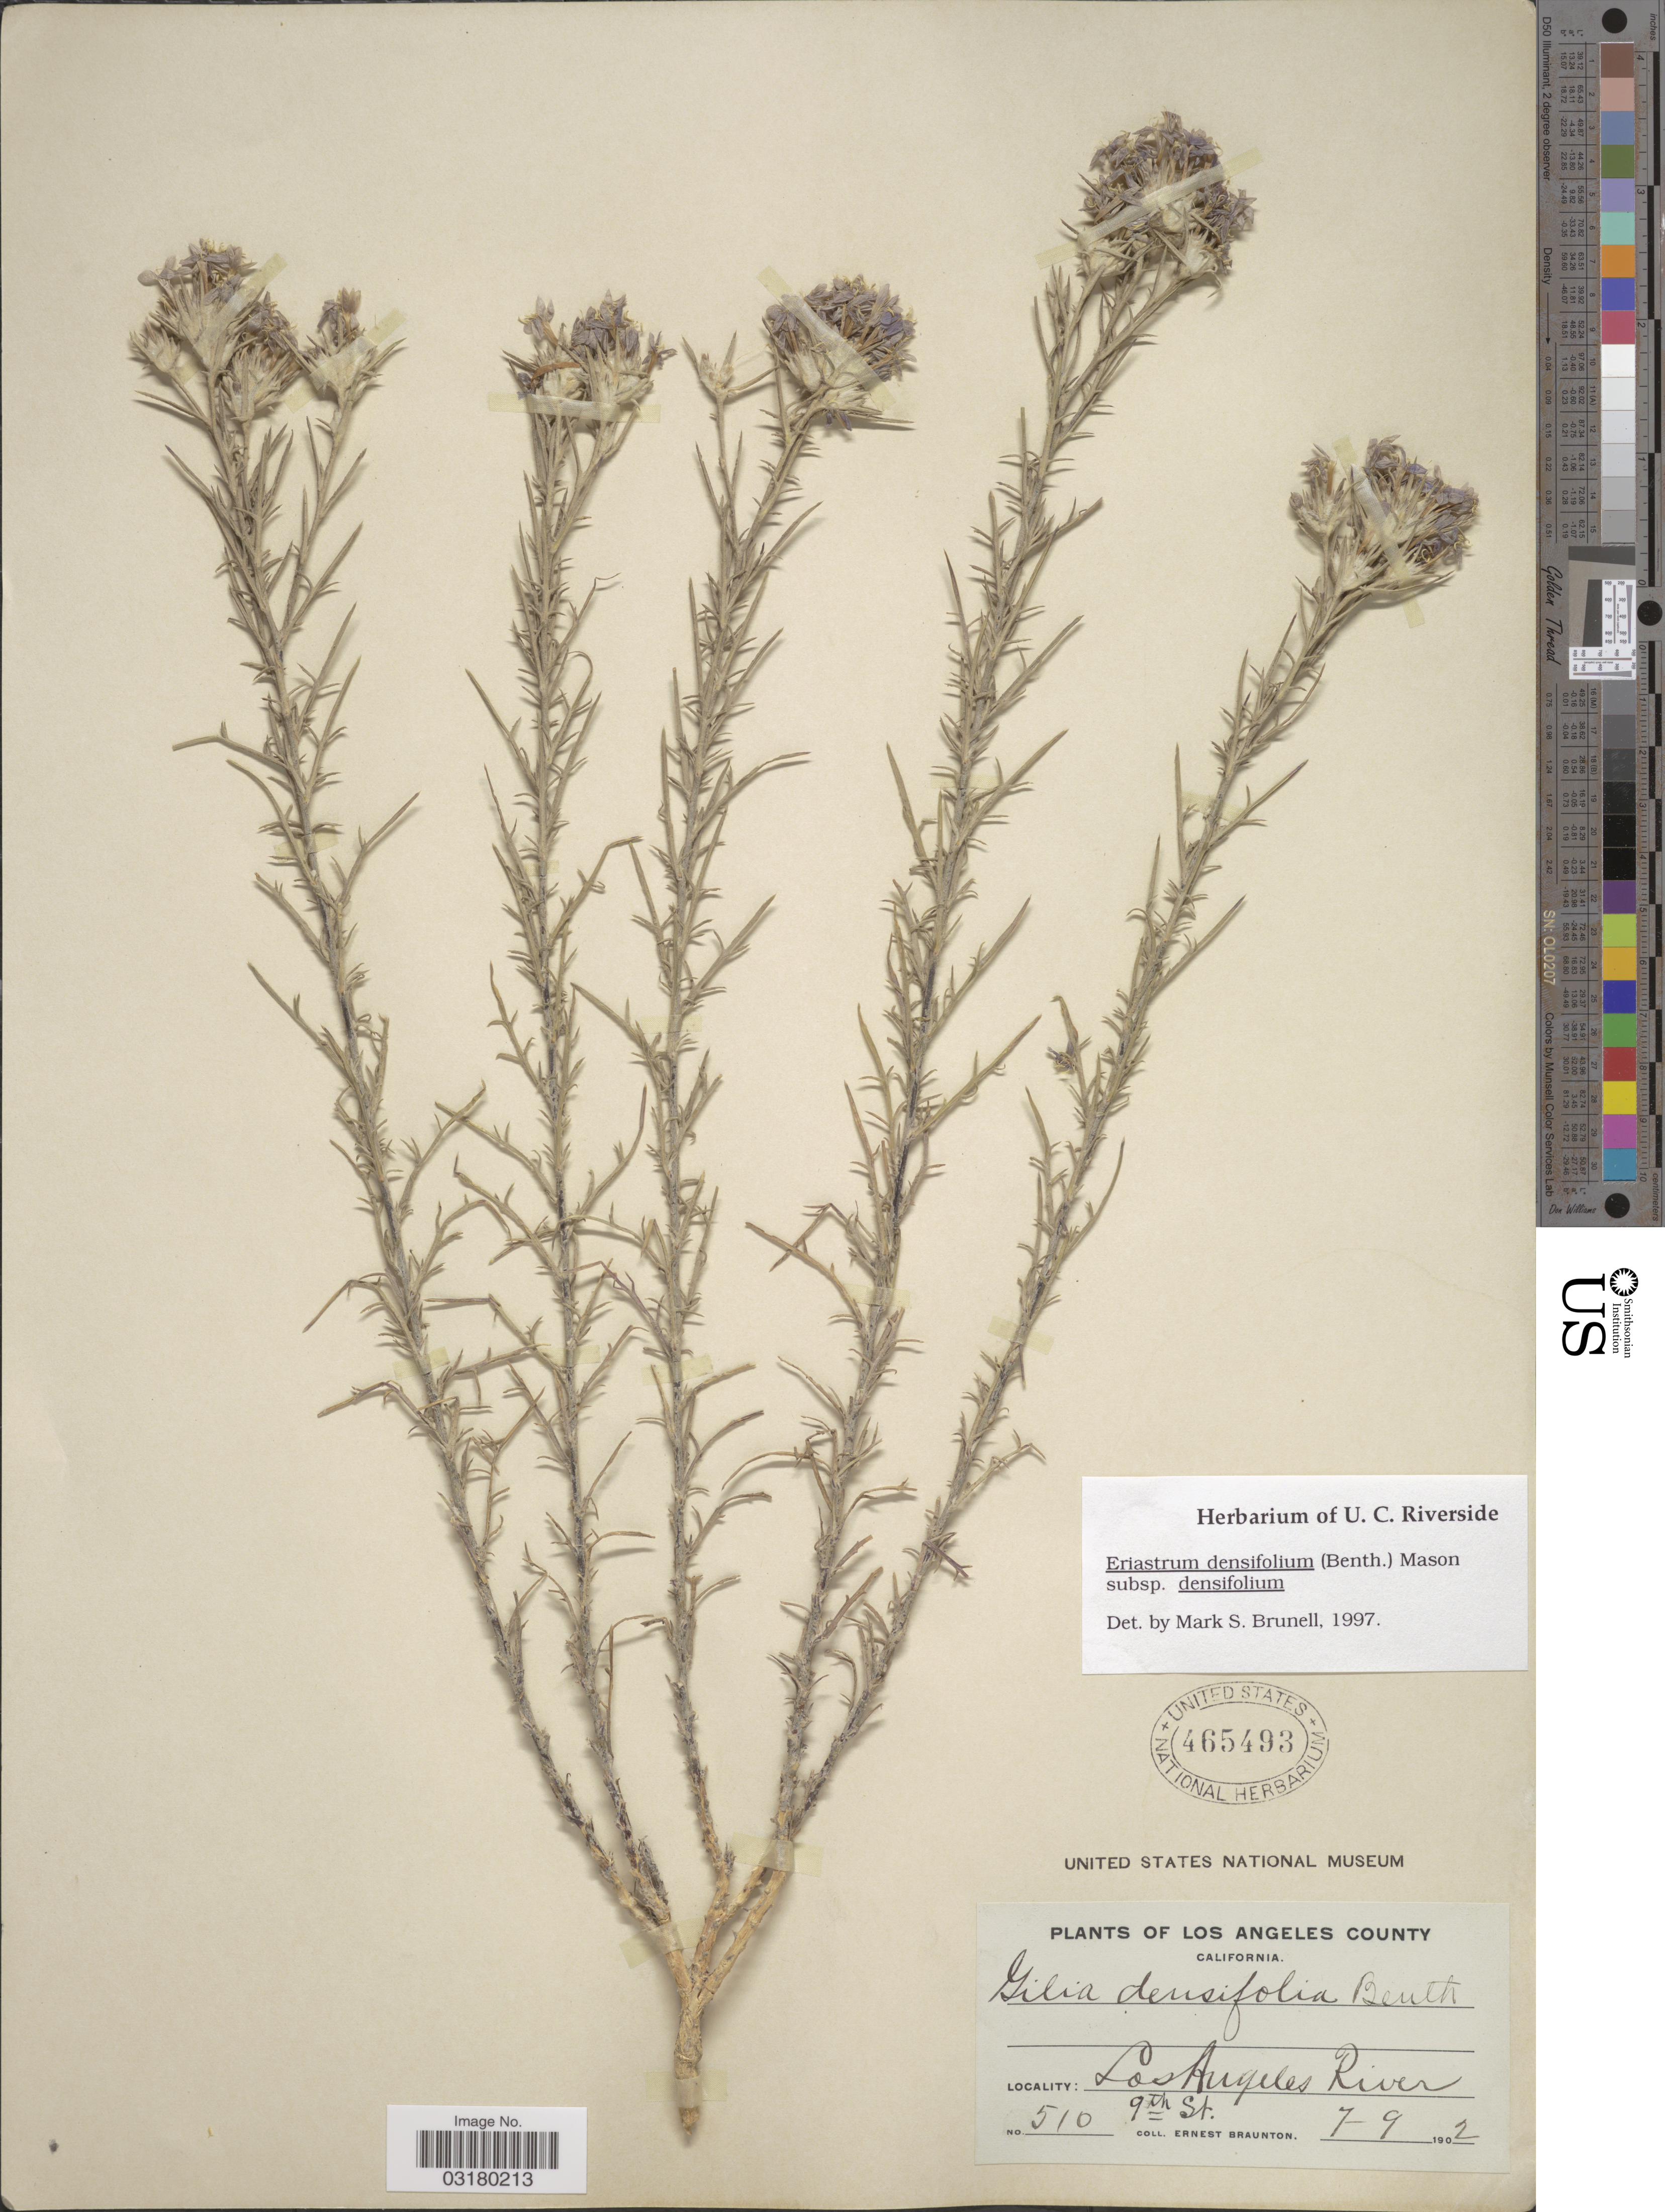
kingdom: Plantae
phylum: Tracheophyta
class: Magnoliopsida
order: Ericales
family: Polemoniaceae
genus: Eriastrum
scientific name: Eriastrum densifolium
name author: (Benth.) H. Mason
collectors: E. Braunton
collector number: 510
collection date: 1902-07-09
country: United States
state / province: California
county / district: Los Angeles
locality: Los Angeles County. Los Angeles River 9th St.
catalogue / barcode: US 465493